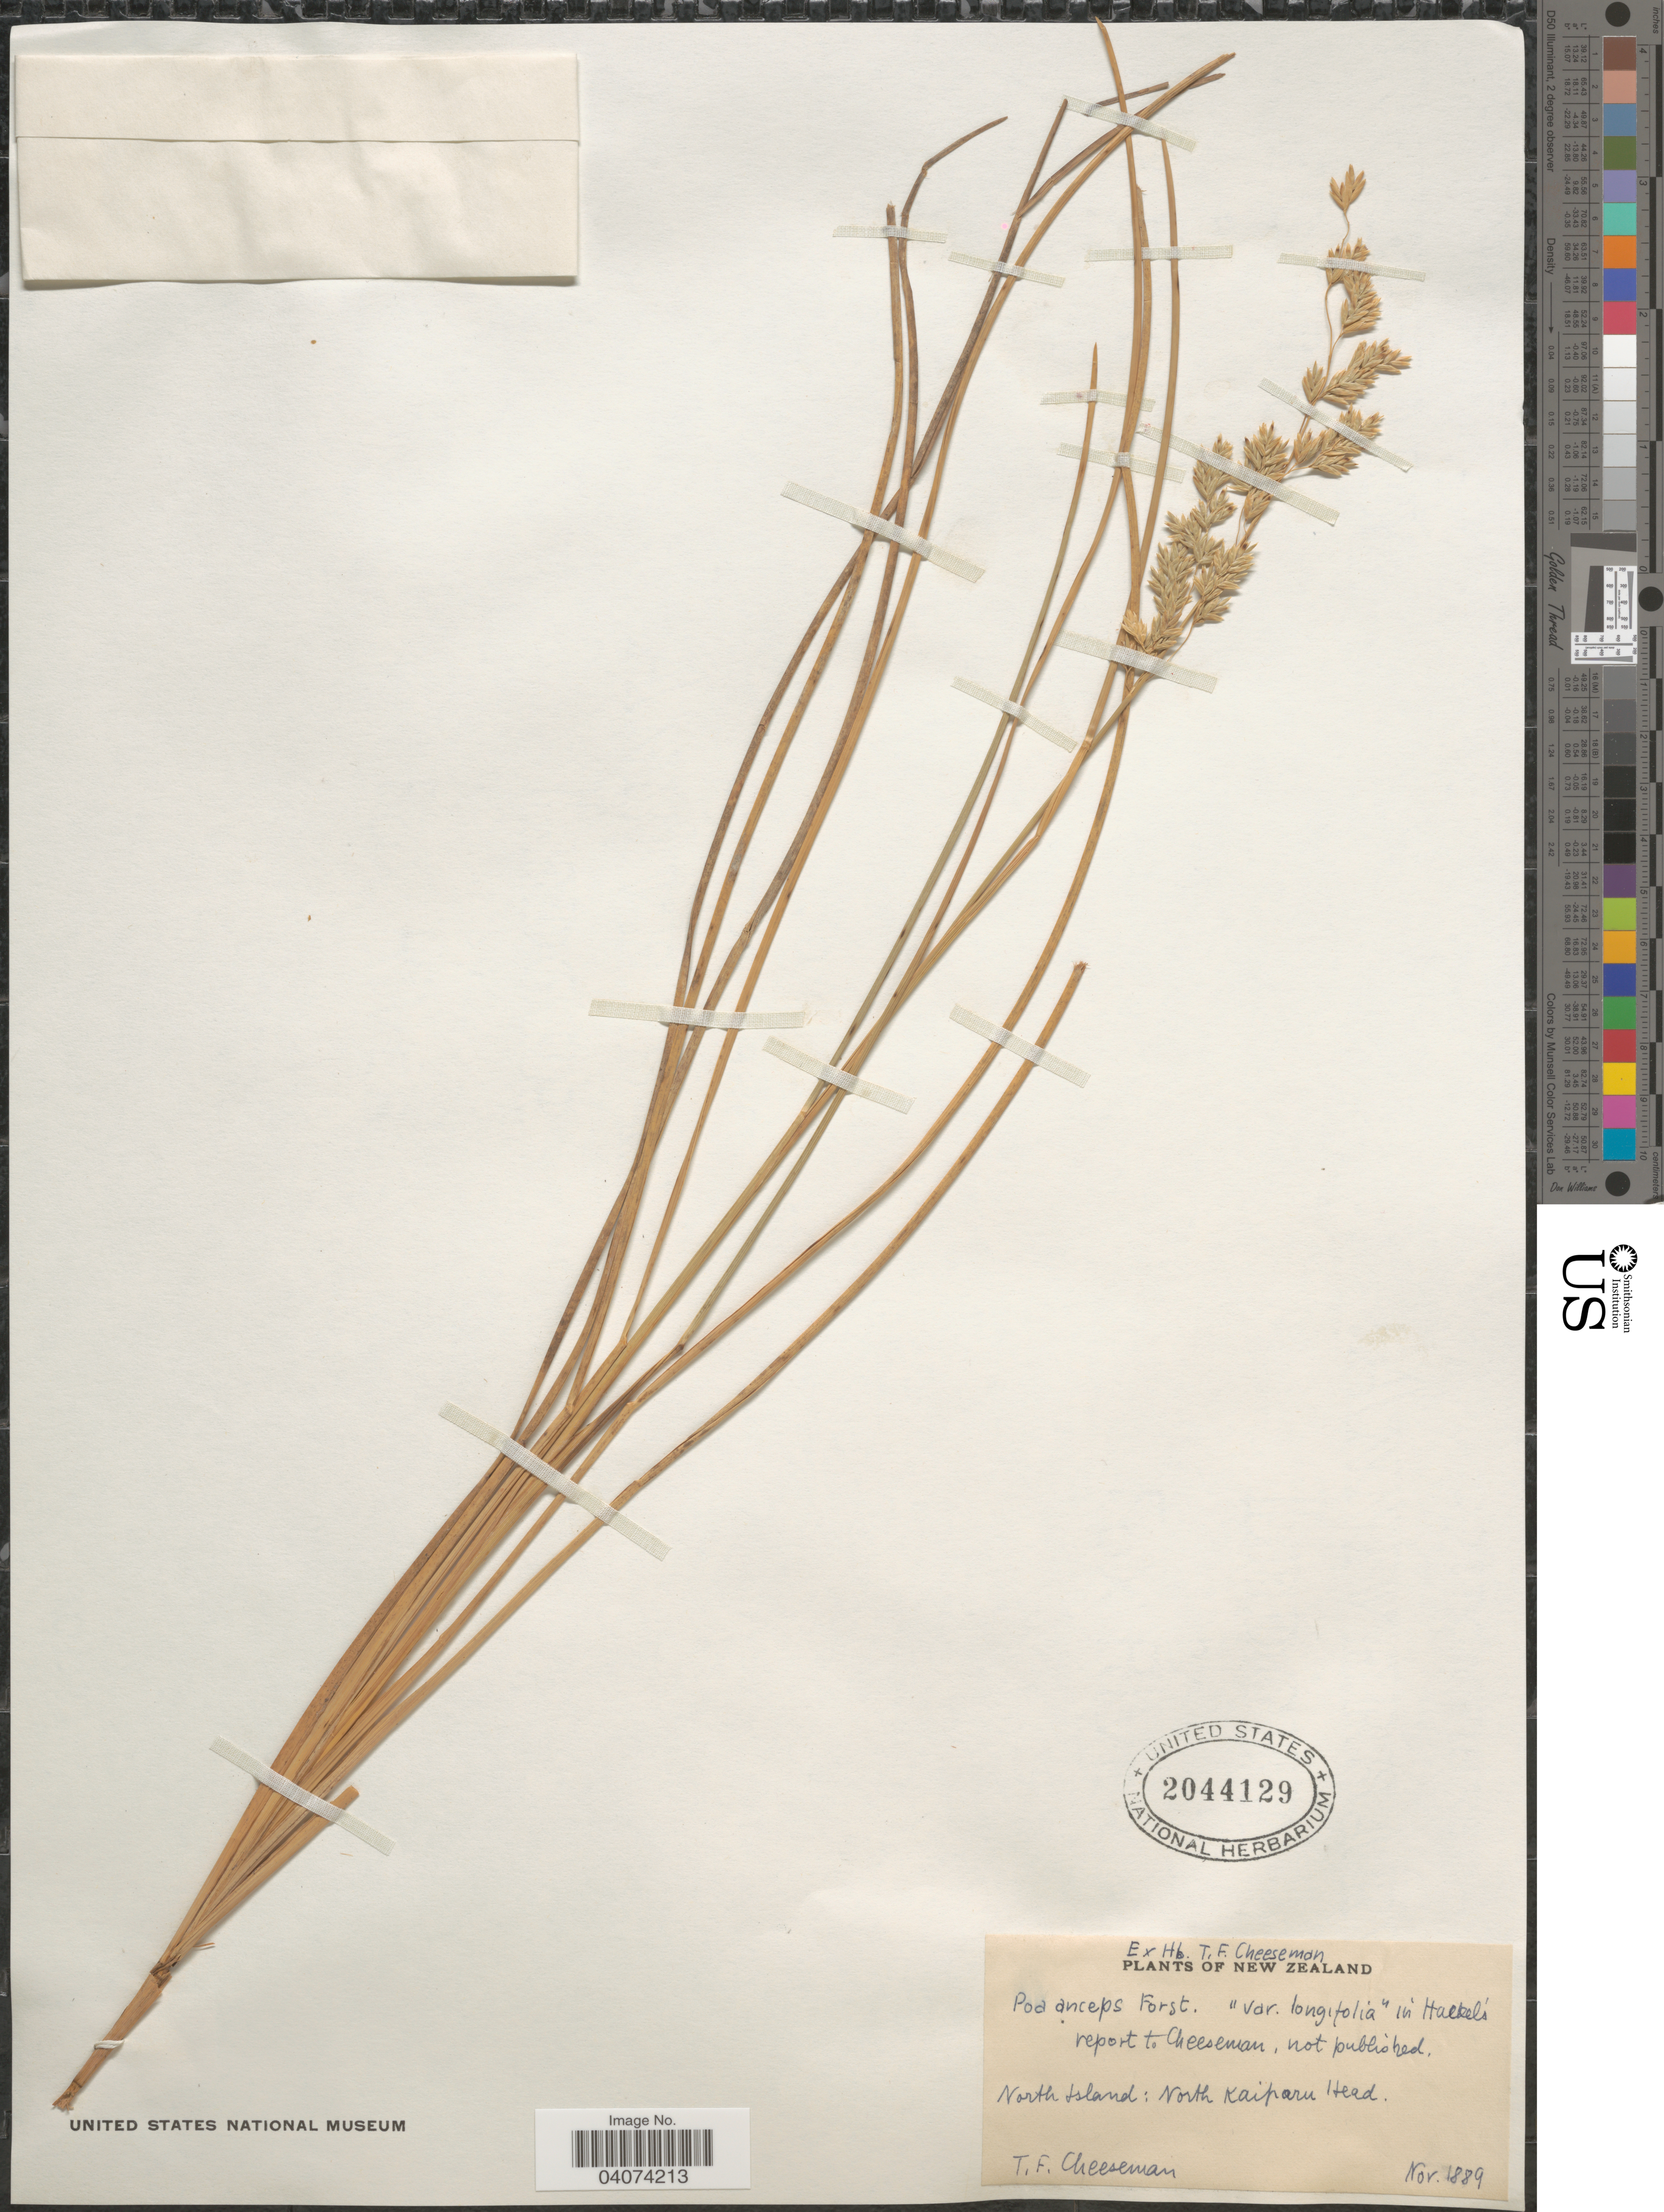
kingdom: Plantae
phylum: Tracheophyta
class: Liliopsida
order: Poales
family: Poaceae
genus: Poa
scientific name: Poa anceps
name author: G. Forst.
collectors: T. F. Cheeseman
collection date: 1889-11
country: New Zealand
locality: North Island: North Kaiparu Head.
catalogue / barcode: US 2044129